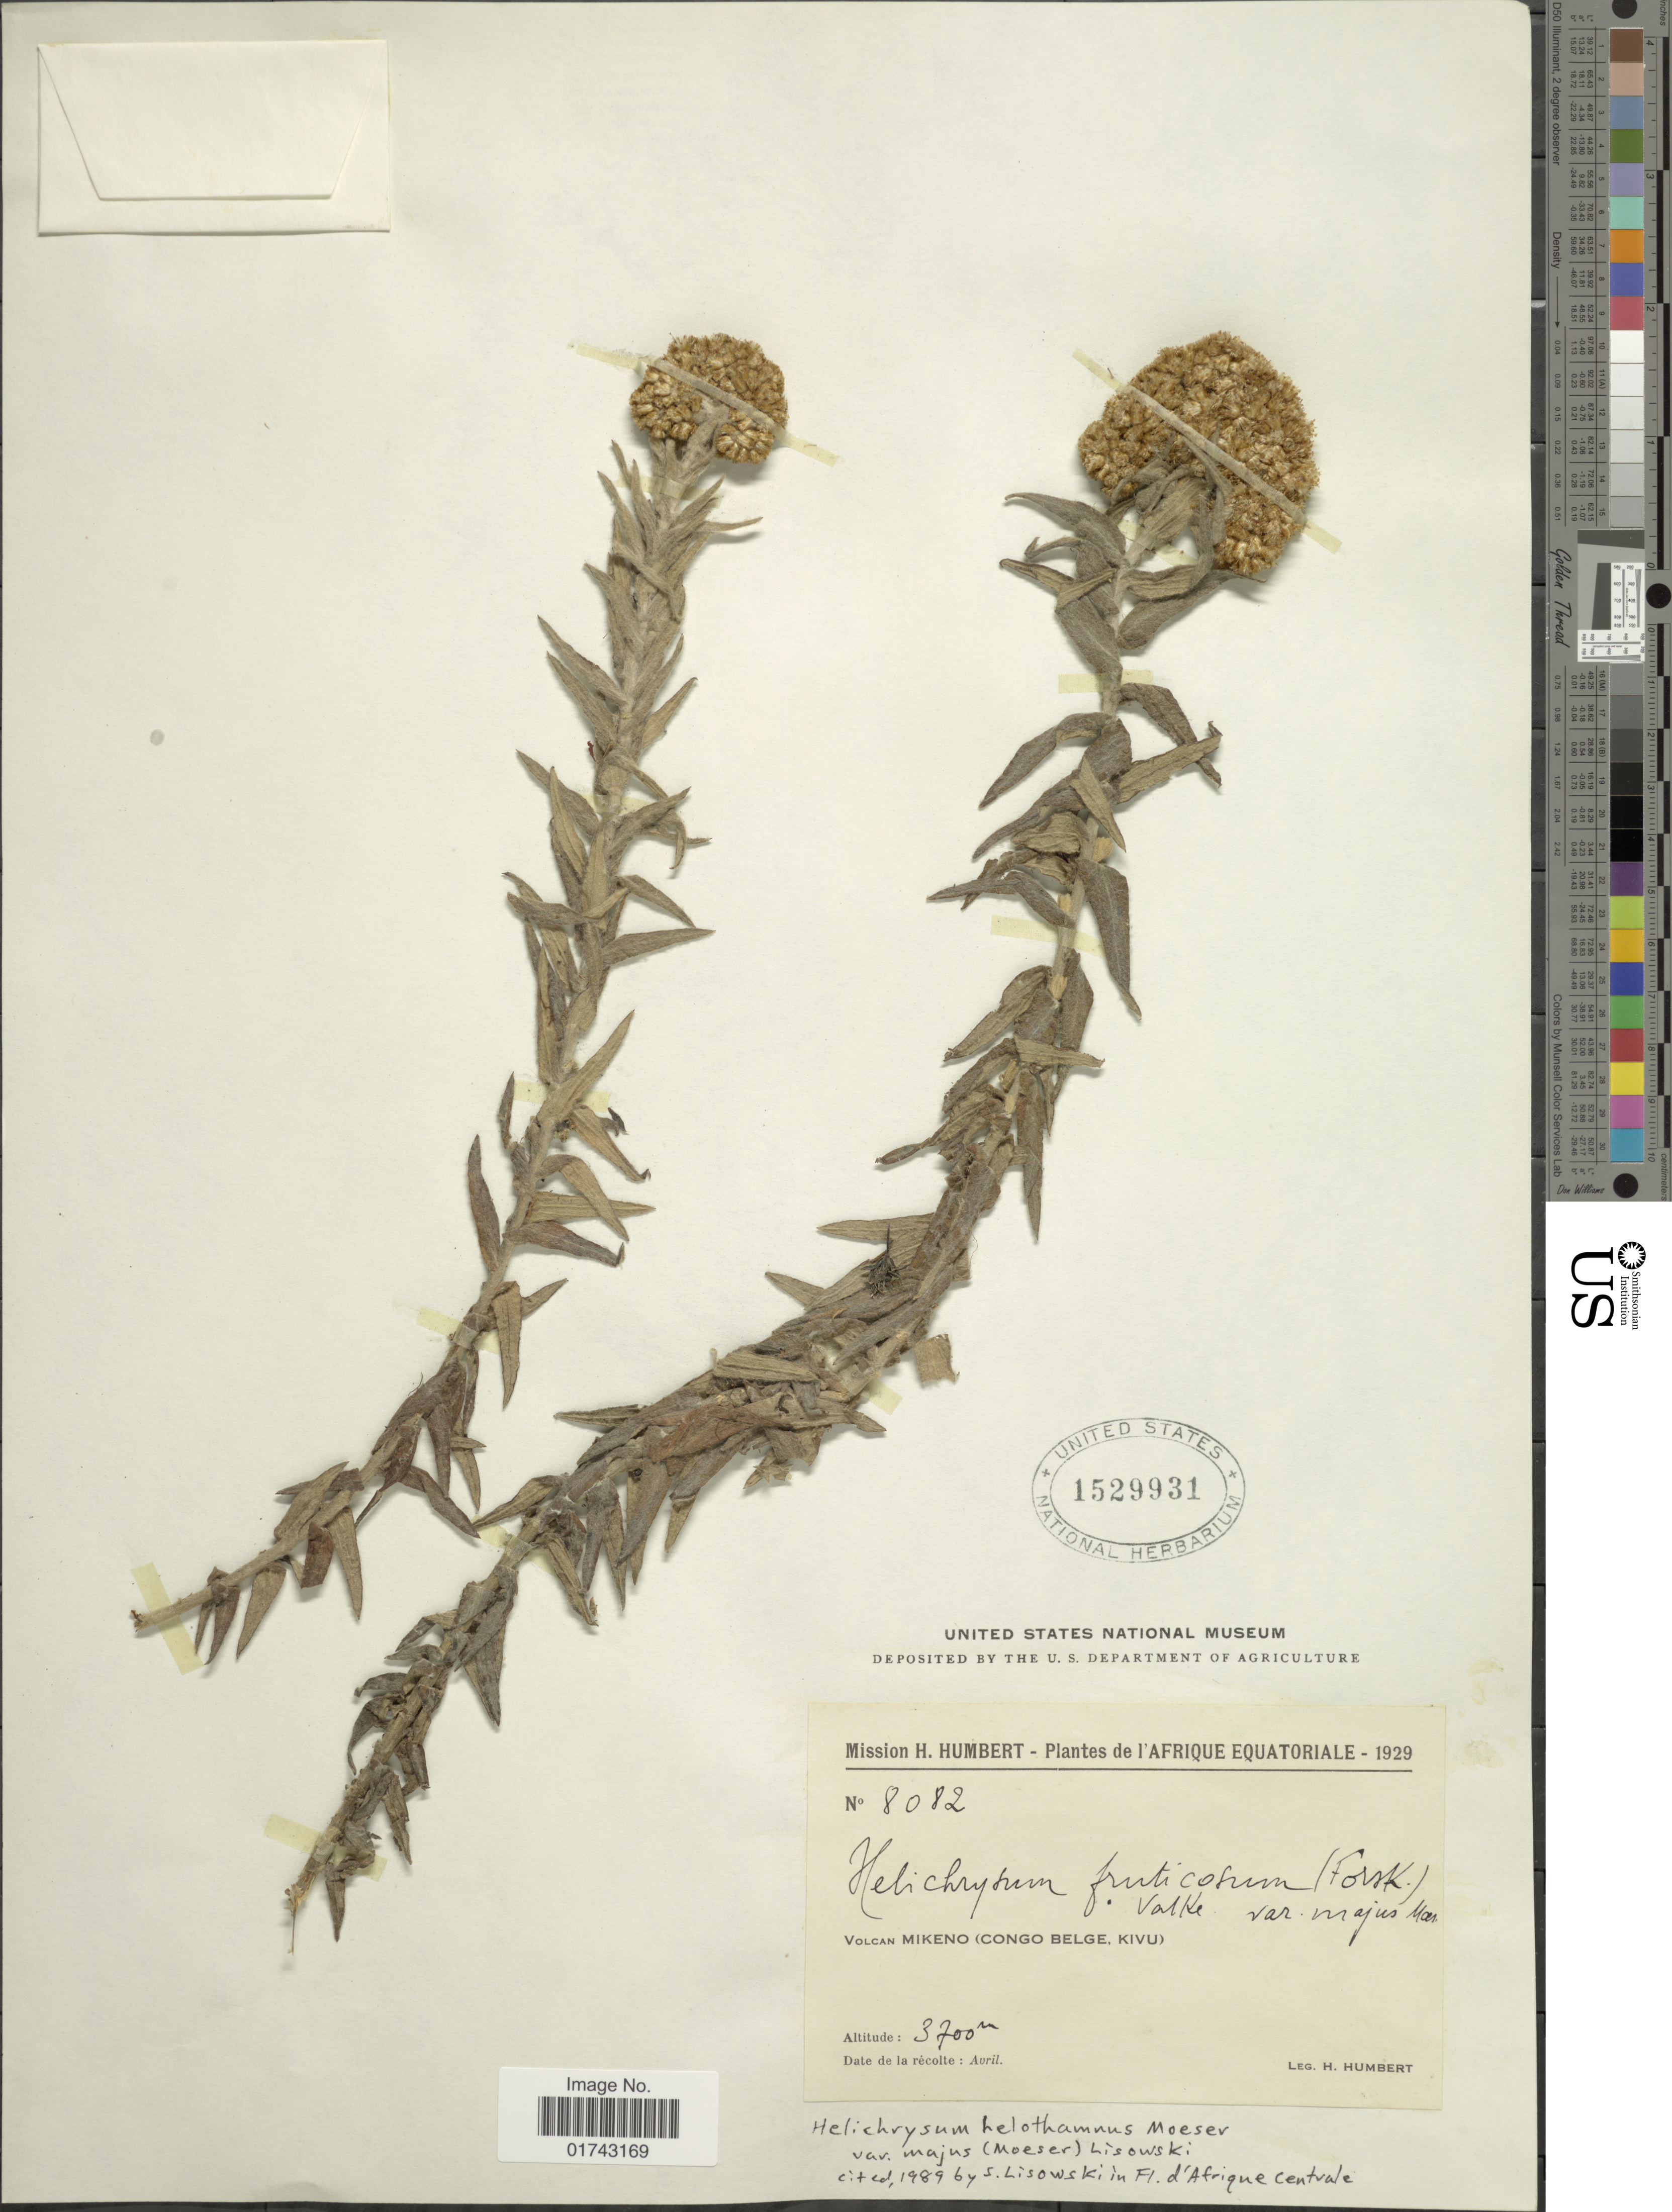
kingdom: Plantae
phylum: Tracheophyta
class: Magnoliopsida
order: Asterales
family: Asteraceae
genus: Helichrysum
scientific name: Helichrysum helothamnus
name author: Moeser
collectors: H. Humbert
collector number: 8082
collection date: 1929-04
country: Congo, Democratic Republic of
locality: Volcan Mikeno (Congo Belge, Kivu)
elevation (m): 3700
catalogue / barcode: US 1529931